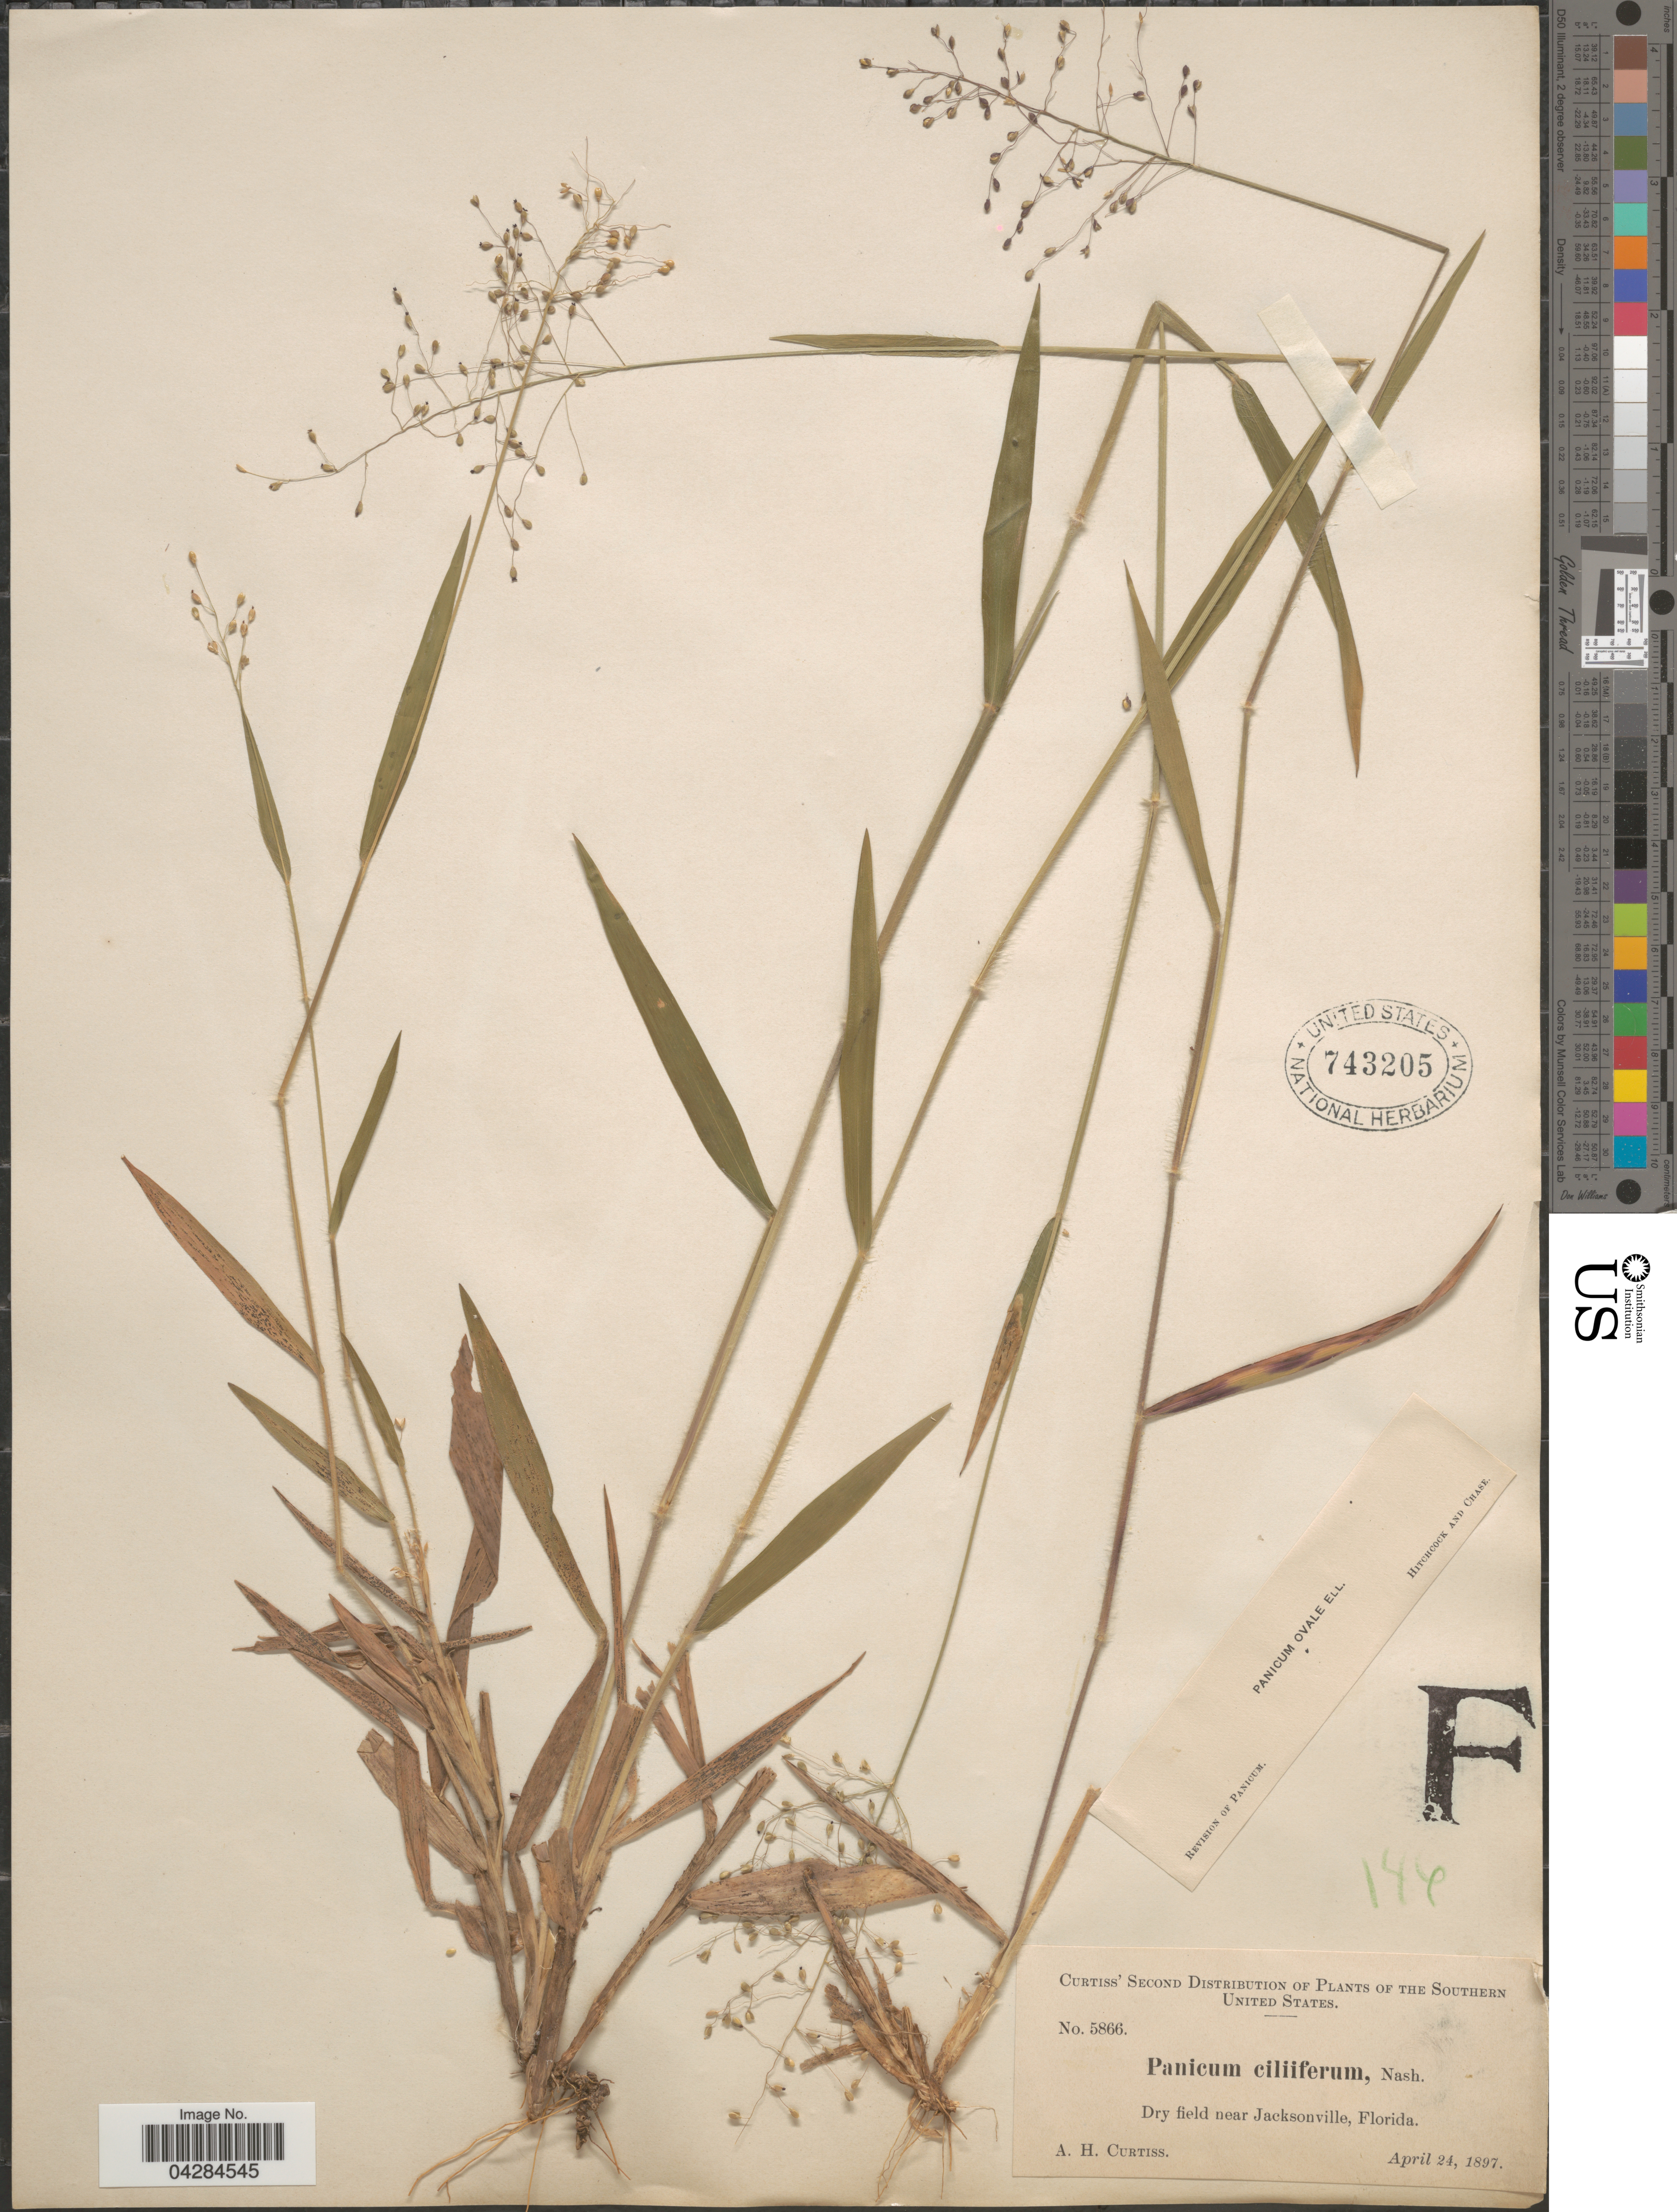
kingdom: Plantae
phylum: Tracheophyta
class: Liliopsida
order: Poales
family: Poaceae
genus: Dichanthelium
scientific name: Dichanthelium ovale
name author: (Elliott) Gould & C.A. Clark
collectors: A. H. Curtiss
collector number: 5866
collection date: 1897-04-24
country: United States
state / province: Florida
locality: The Southern United States. Dry field near Jacksonville.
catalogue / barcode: US 743205